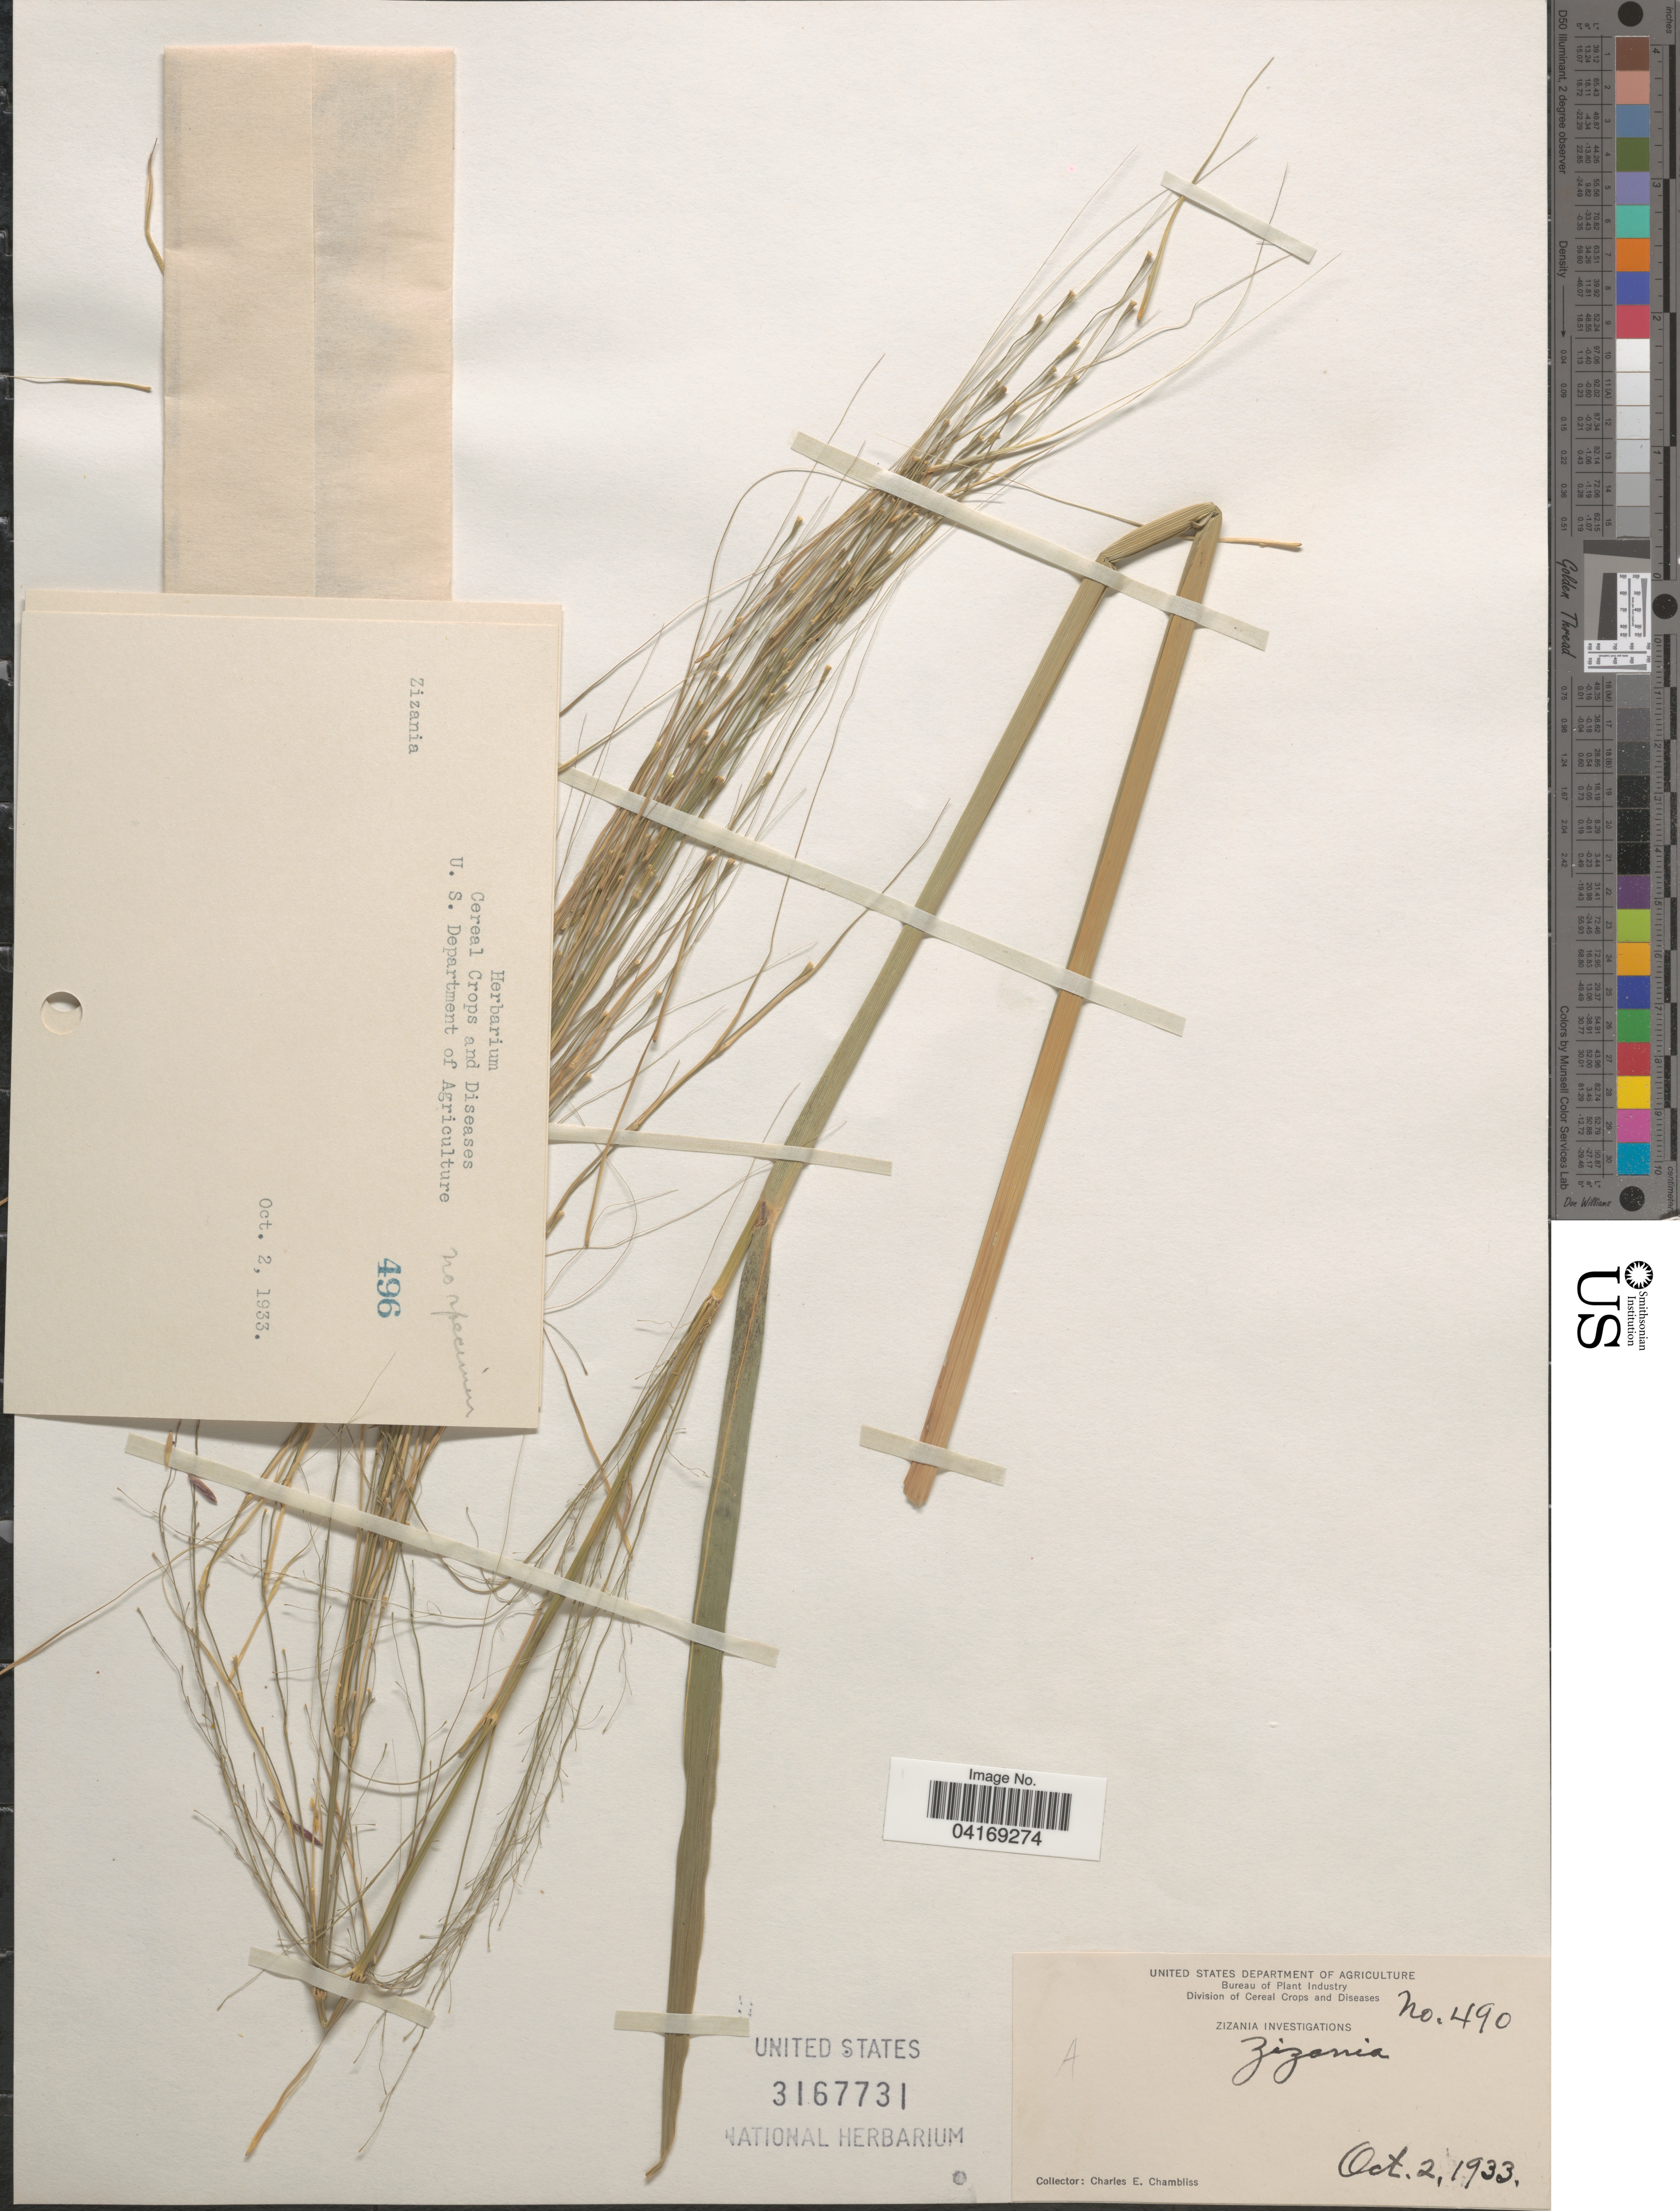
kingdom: Plantae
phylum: Tracheophyta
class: Liliopsida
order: Poales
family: Poaceae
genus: Zizania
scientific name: Zizania sp.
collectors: C. Chambliss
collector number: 490/496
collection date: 1933-10-02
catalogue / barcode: US 3167731